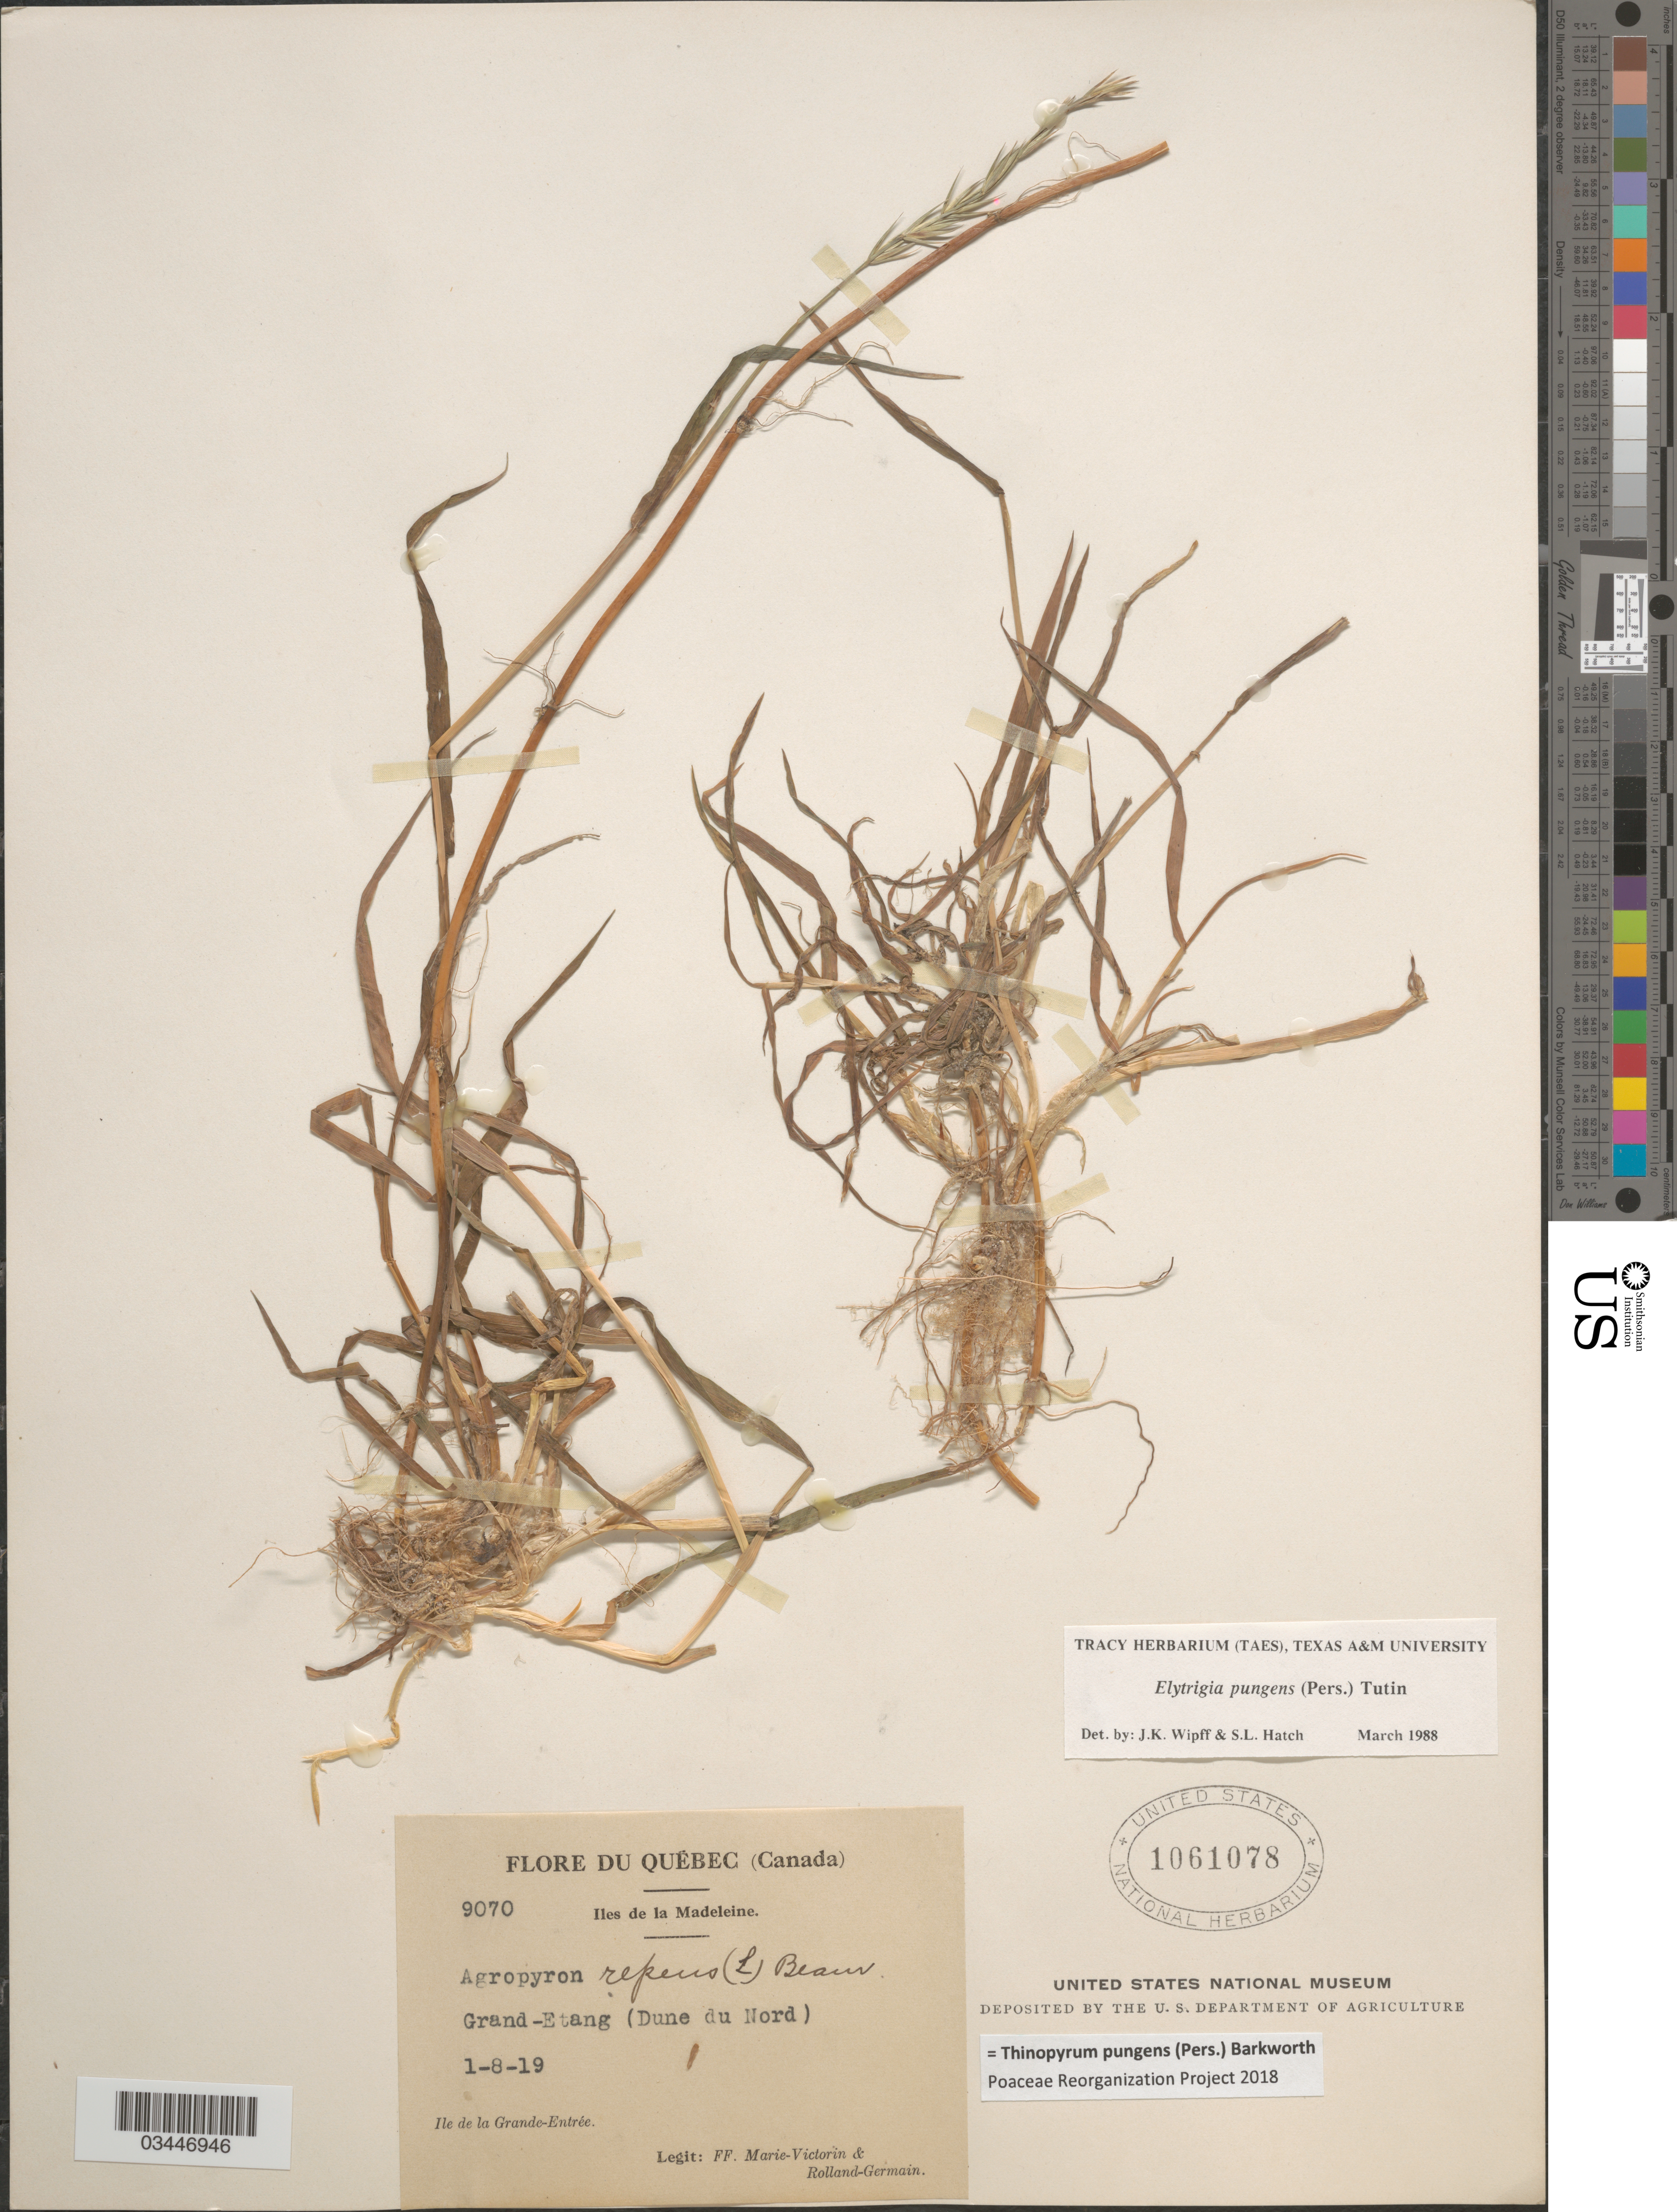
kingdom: Plantae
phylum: Tracheophyta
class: Liliopsida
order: Poales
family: Poaceae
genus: Thinopyrum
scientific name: Thinopyrum pungens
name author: (Pers.) Barkworth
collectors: F. Marie-Victorin & Rolland-Germain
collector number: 9070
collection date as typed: Transcribed d/m/y: 1/8/19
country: Canada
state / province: Quebec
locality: Iles de la Madeleine. Grand-Etang (Dune du Nord). Ile de la Grande-Entrée.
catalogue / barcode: US 1061078